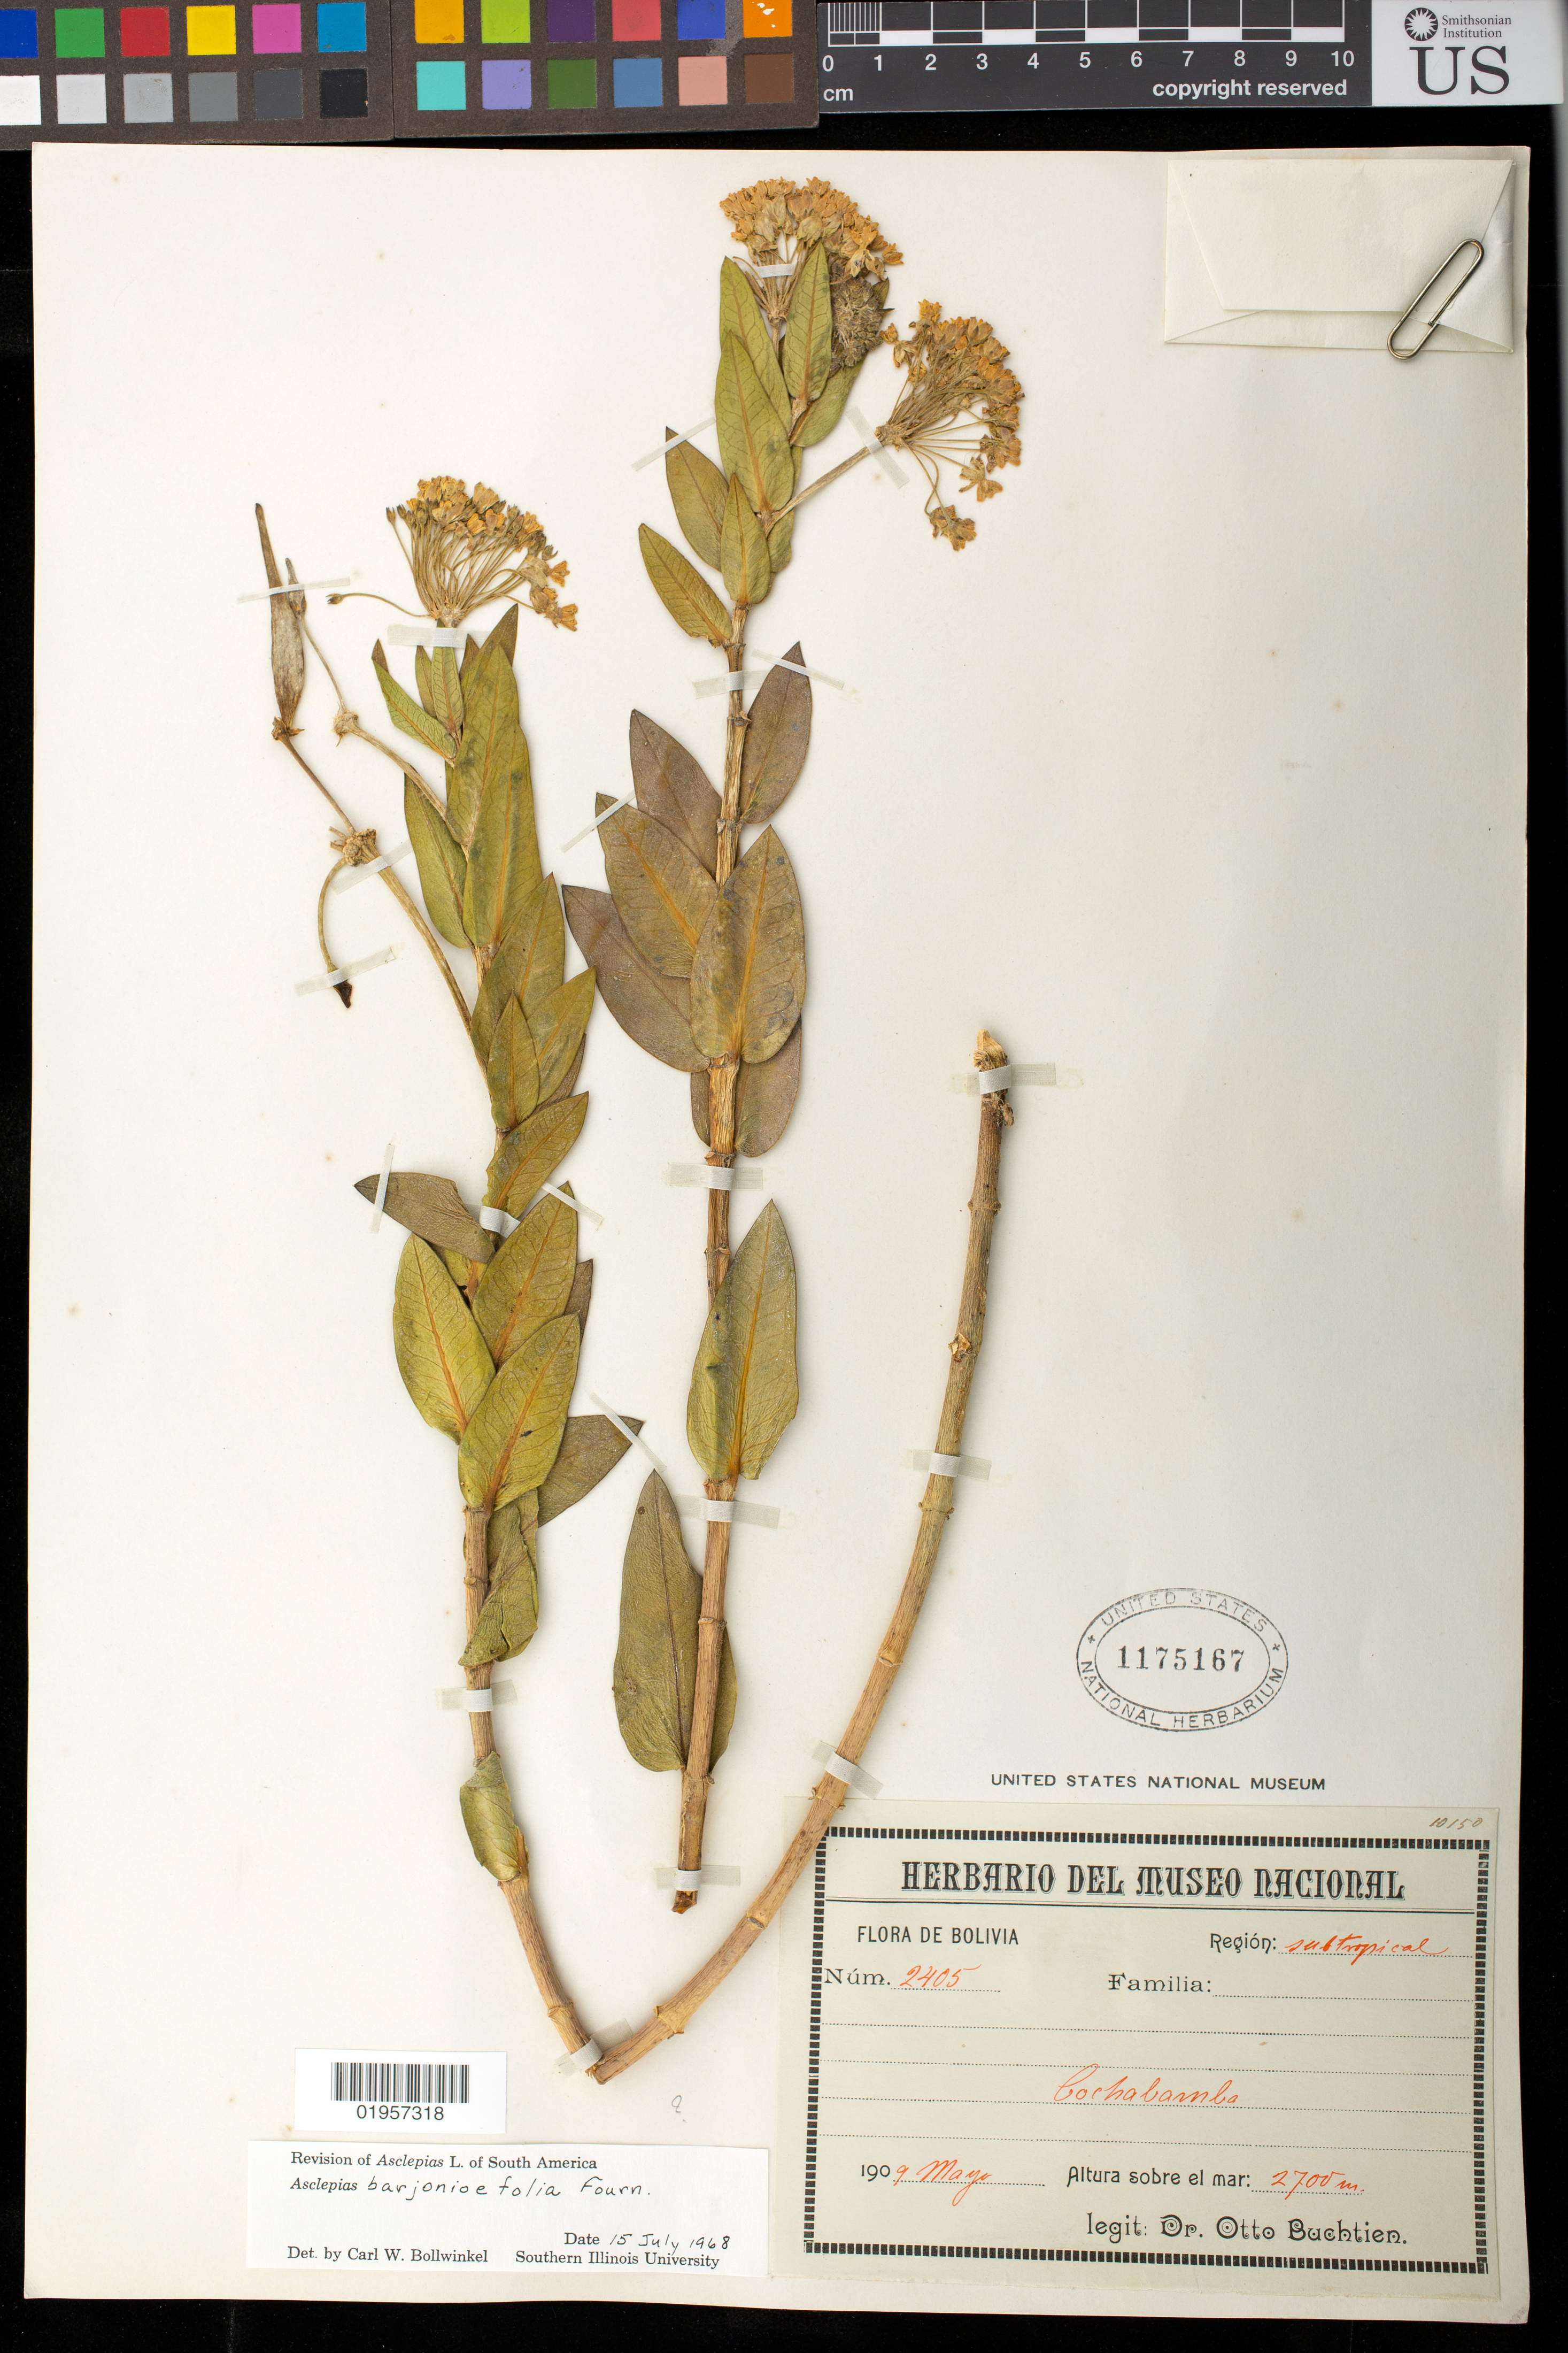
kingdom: Plantae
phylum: Tracheophyta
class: Magnoliopsida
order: Gentianales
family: Apocynaceae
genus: Asclepias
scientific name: Asclepias barjoniifolia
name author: E. Fourn.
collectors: O. Buchtien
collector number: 2405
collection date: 1909-05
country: Bolivia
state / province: Cochabamba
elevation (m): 2700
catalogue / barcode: US 1175167